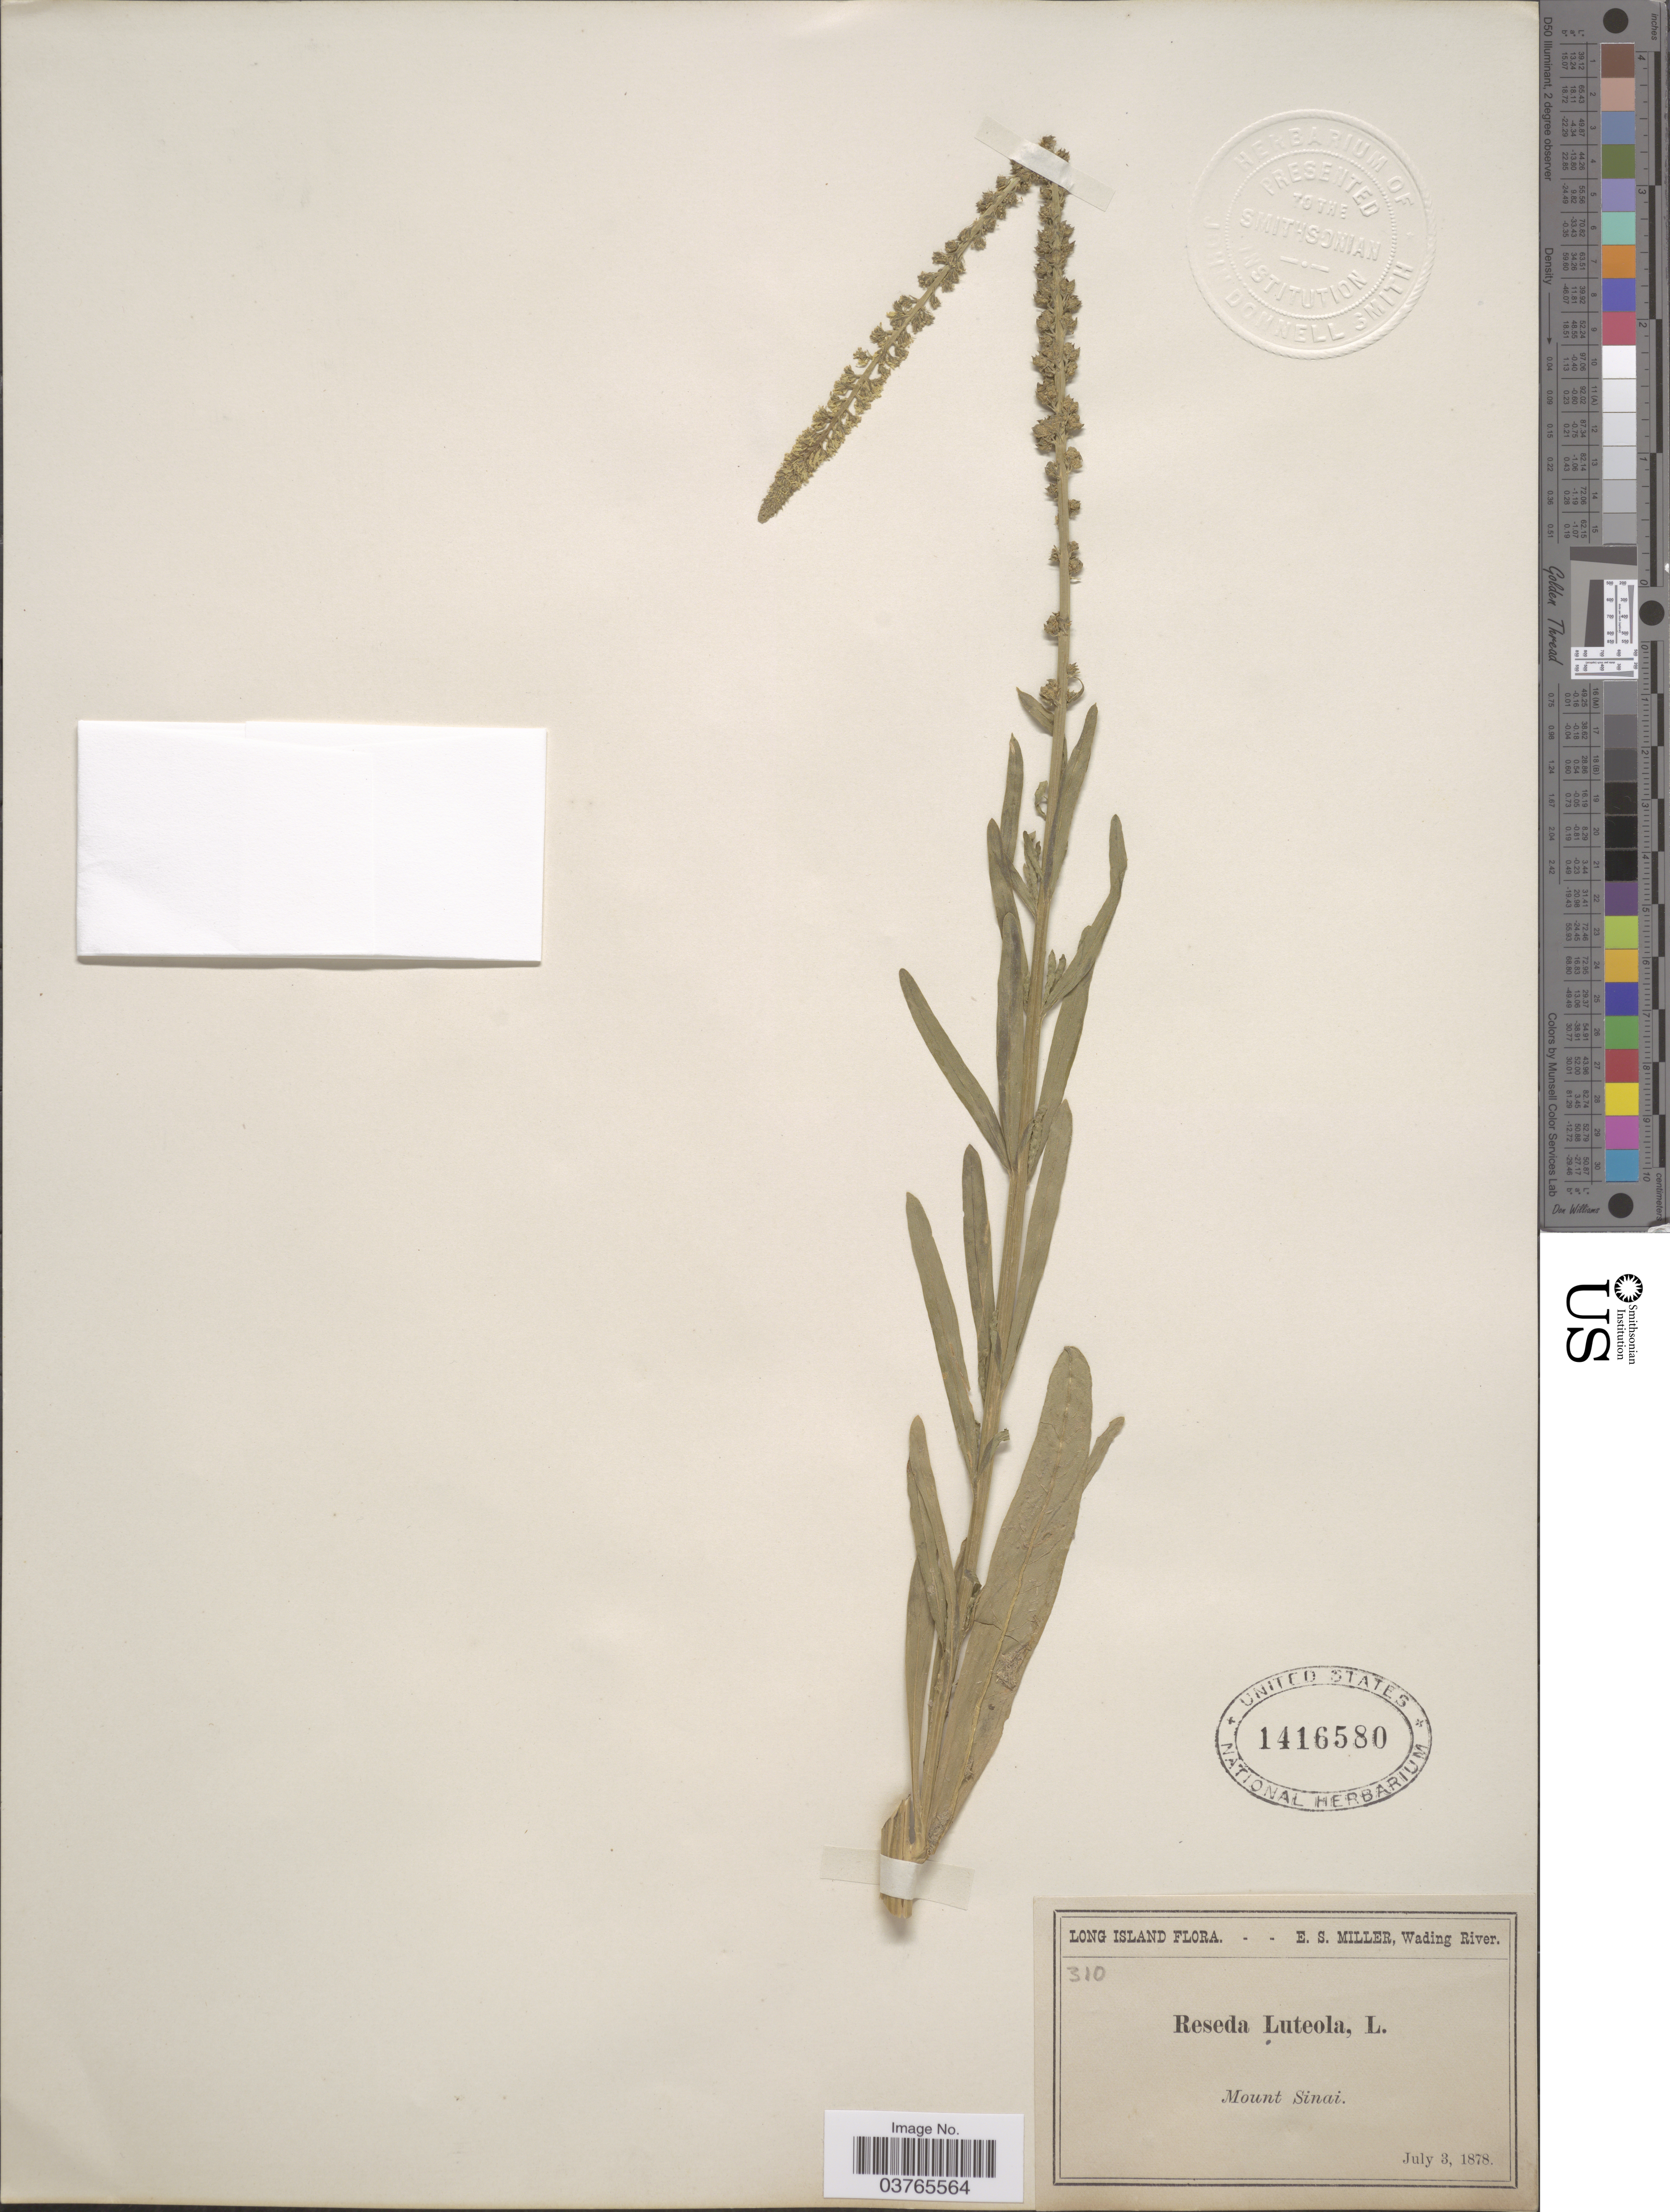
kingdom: Plantae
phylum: Tracheophyta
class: Magnoliopsida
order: Brassicales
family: Resedaceae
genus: Reseda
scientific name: Reseda luteola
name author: L.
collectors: E. S. Miller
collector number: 310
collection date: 1878-07-03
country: United States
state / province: New York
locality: Long Island. Mount Sinai.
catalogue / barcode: US 1416580